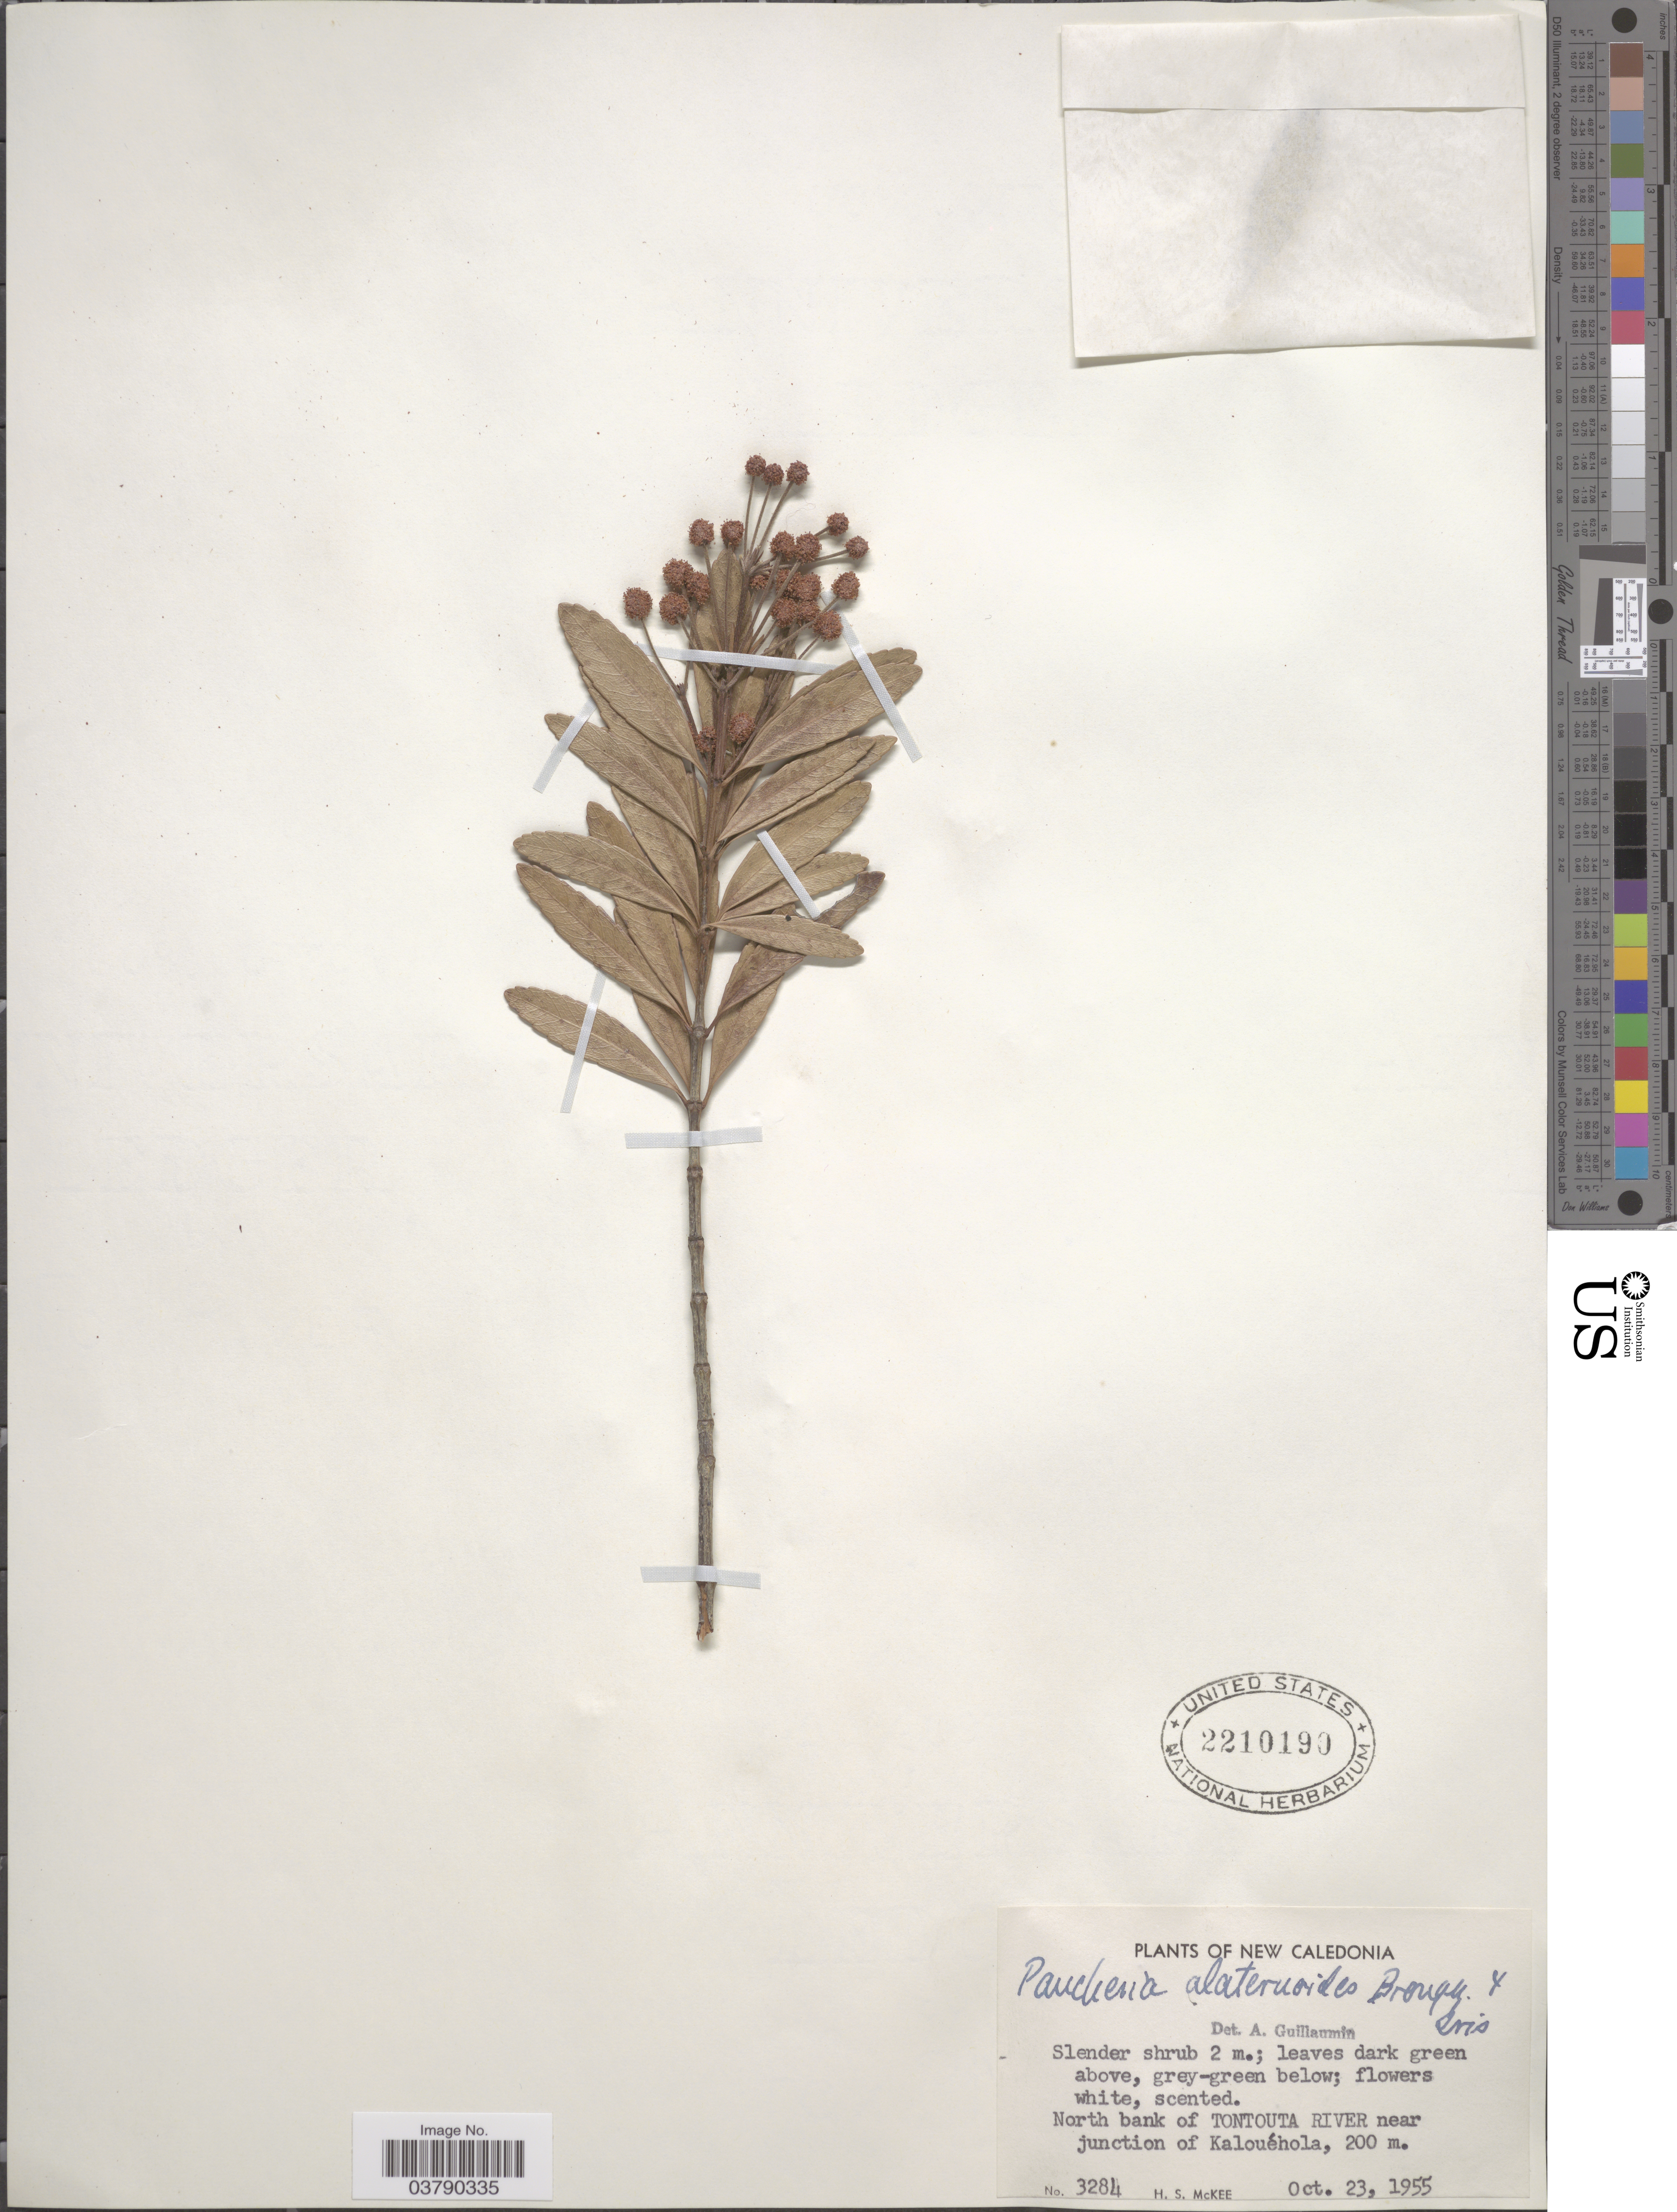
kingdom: Plantae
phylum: Tracheophyta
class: Magnoliopsida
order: Oxalidales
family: Cunoniaceae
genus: Pancheria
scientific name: Pancheria alaternoides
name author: Brongn. & Gris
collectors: H. S. McKee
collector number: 3284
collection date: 1955-10-23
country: New Caledonia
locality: North bank of Tontouta River near junction of Kalouéhola.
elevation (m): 200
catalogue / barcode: US 2210190